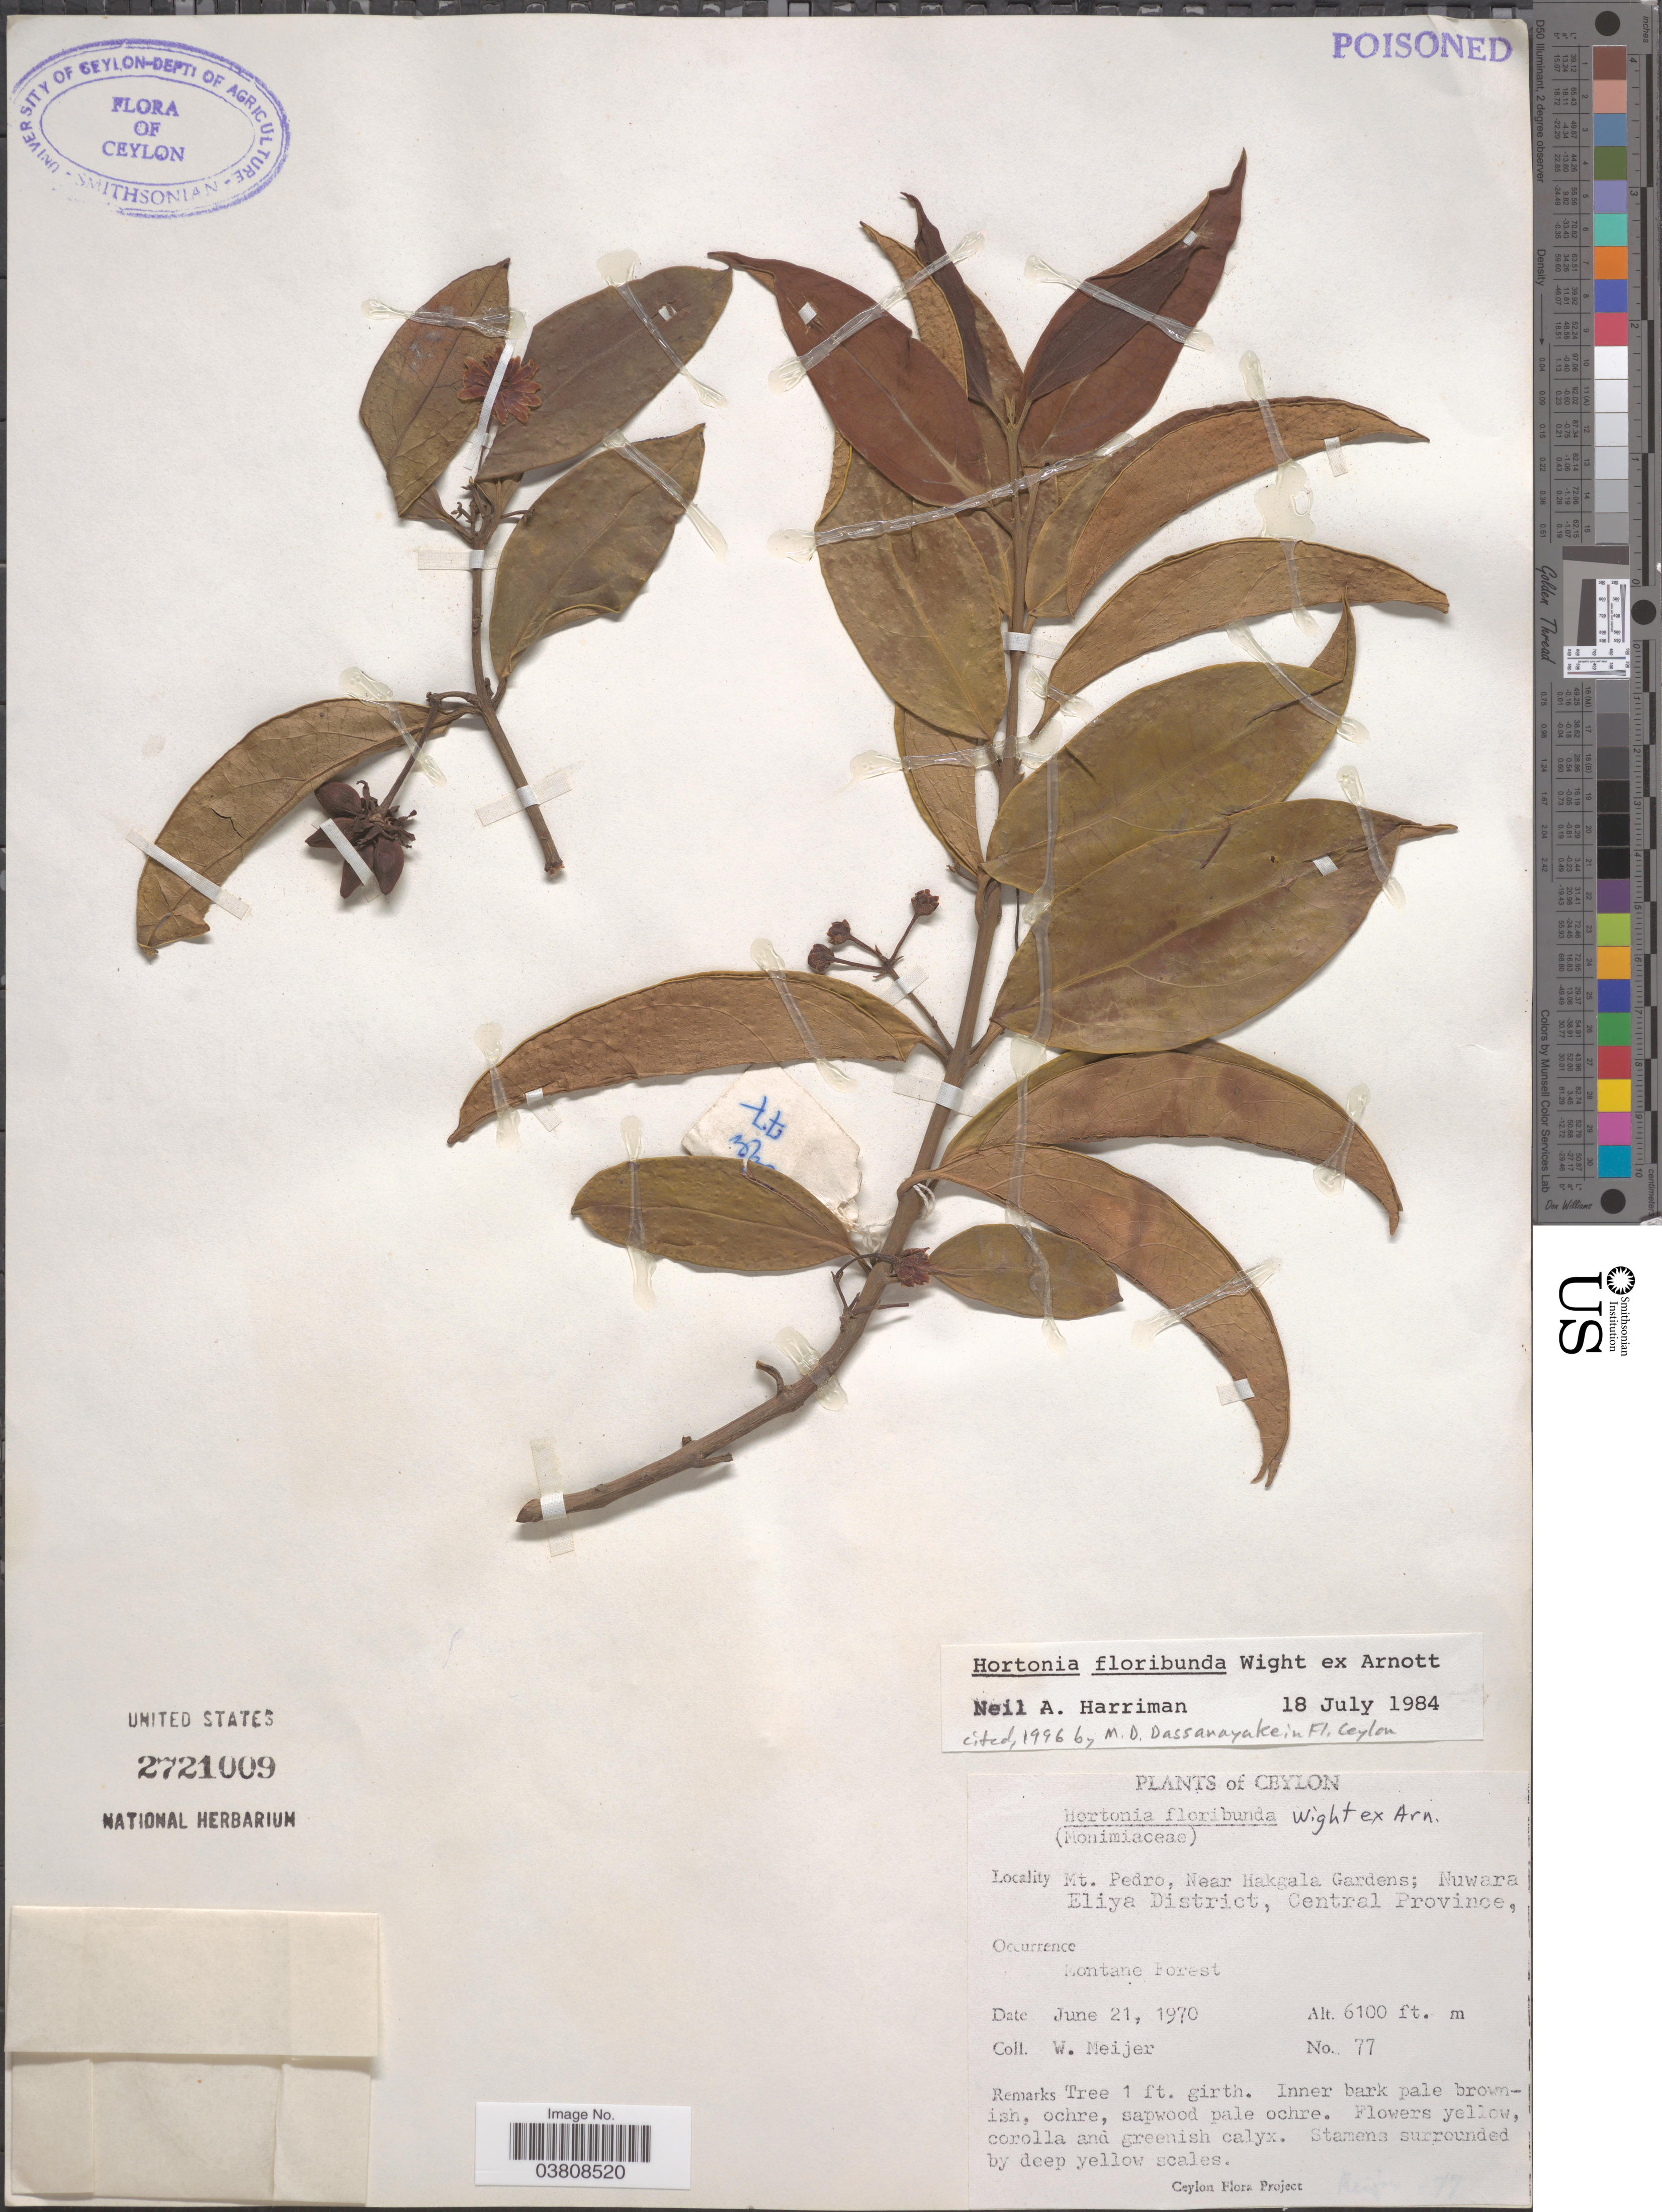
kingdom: Plantae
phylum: Tracheophyta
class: Magnoliopsida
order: Laurales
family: Monimiaceae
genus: Hortonia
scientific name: Hortonia floribunda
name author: Wight ex Arn.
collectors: W. Meijer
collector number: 77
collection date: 1970-06-21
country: Sri Lanka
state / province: Central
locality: Ceylon. Mt. Pedro, Near Hakgala Gardens; Nuwara Eliya District.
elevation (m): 1859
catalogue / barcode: US 2721009